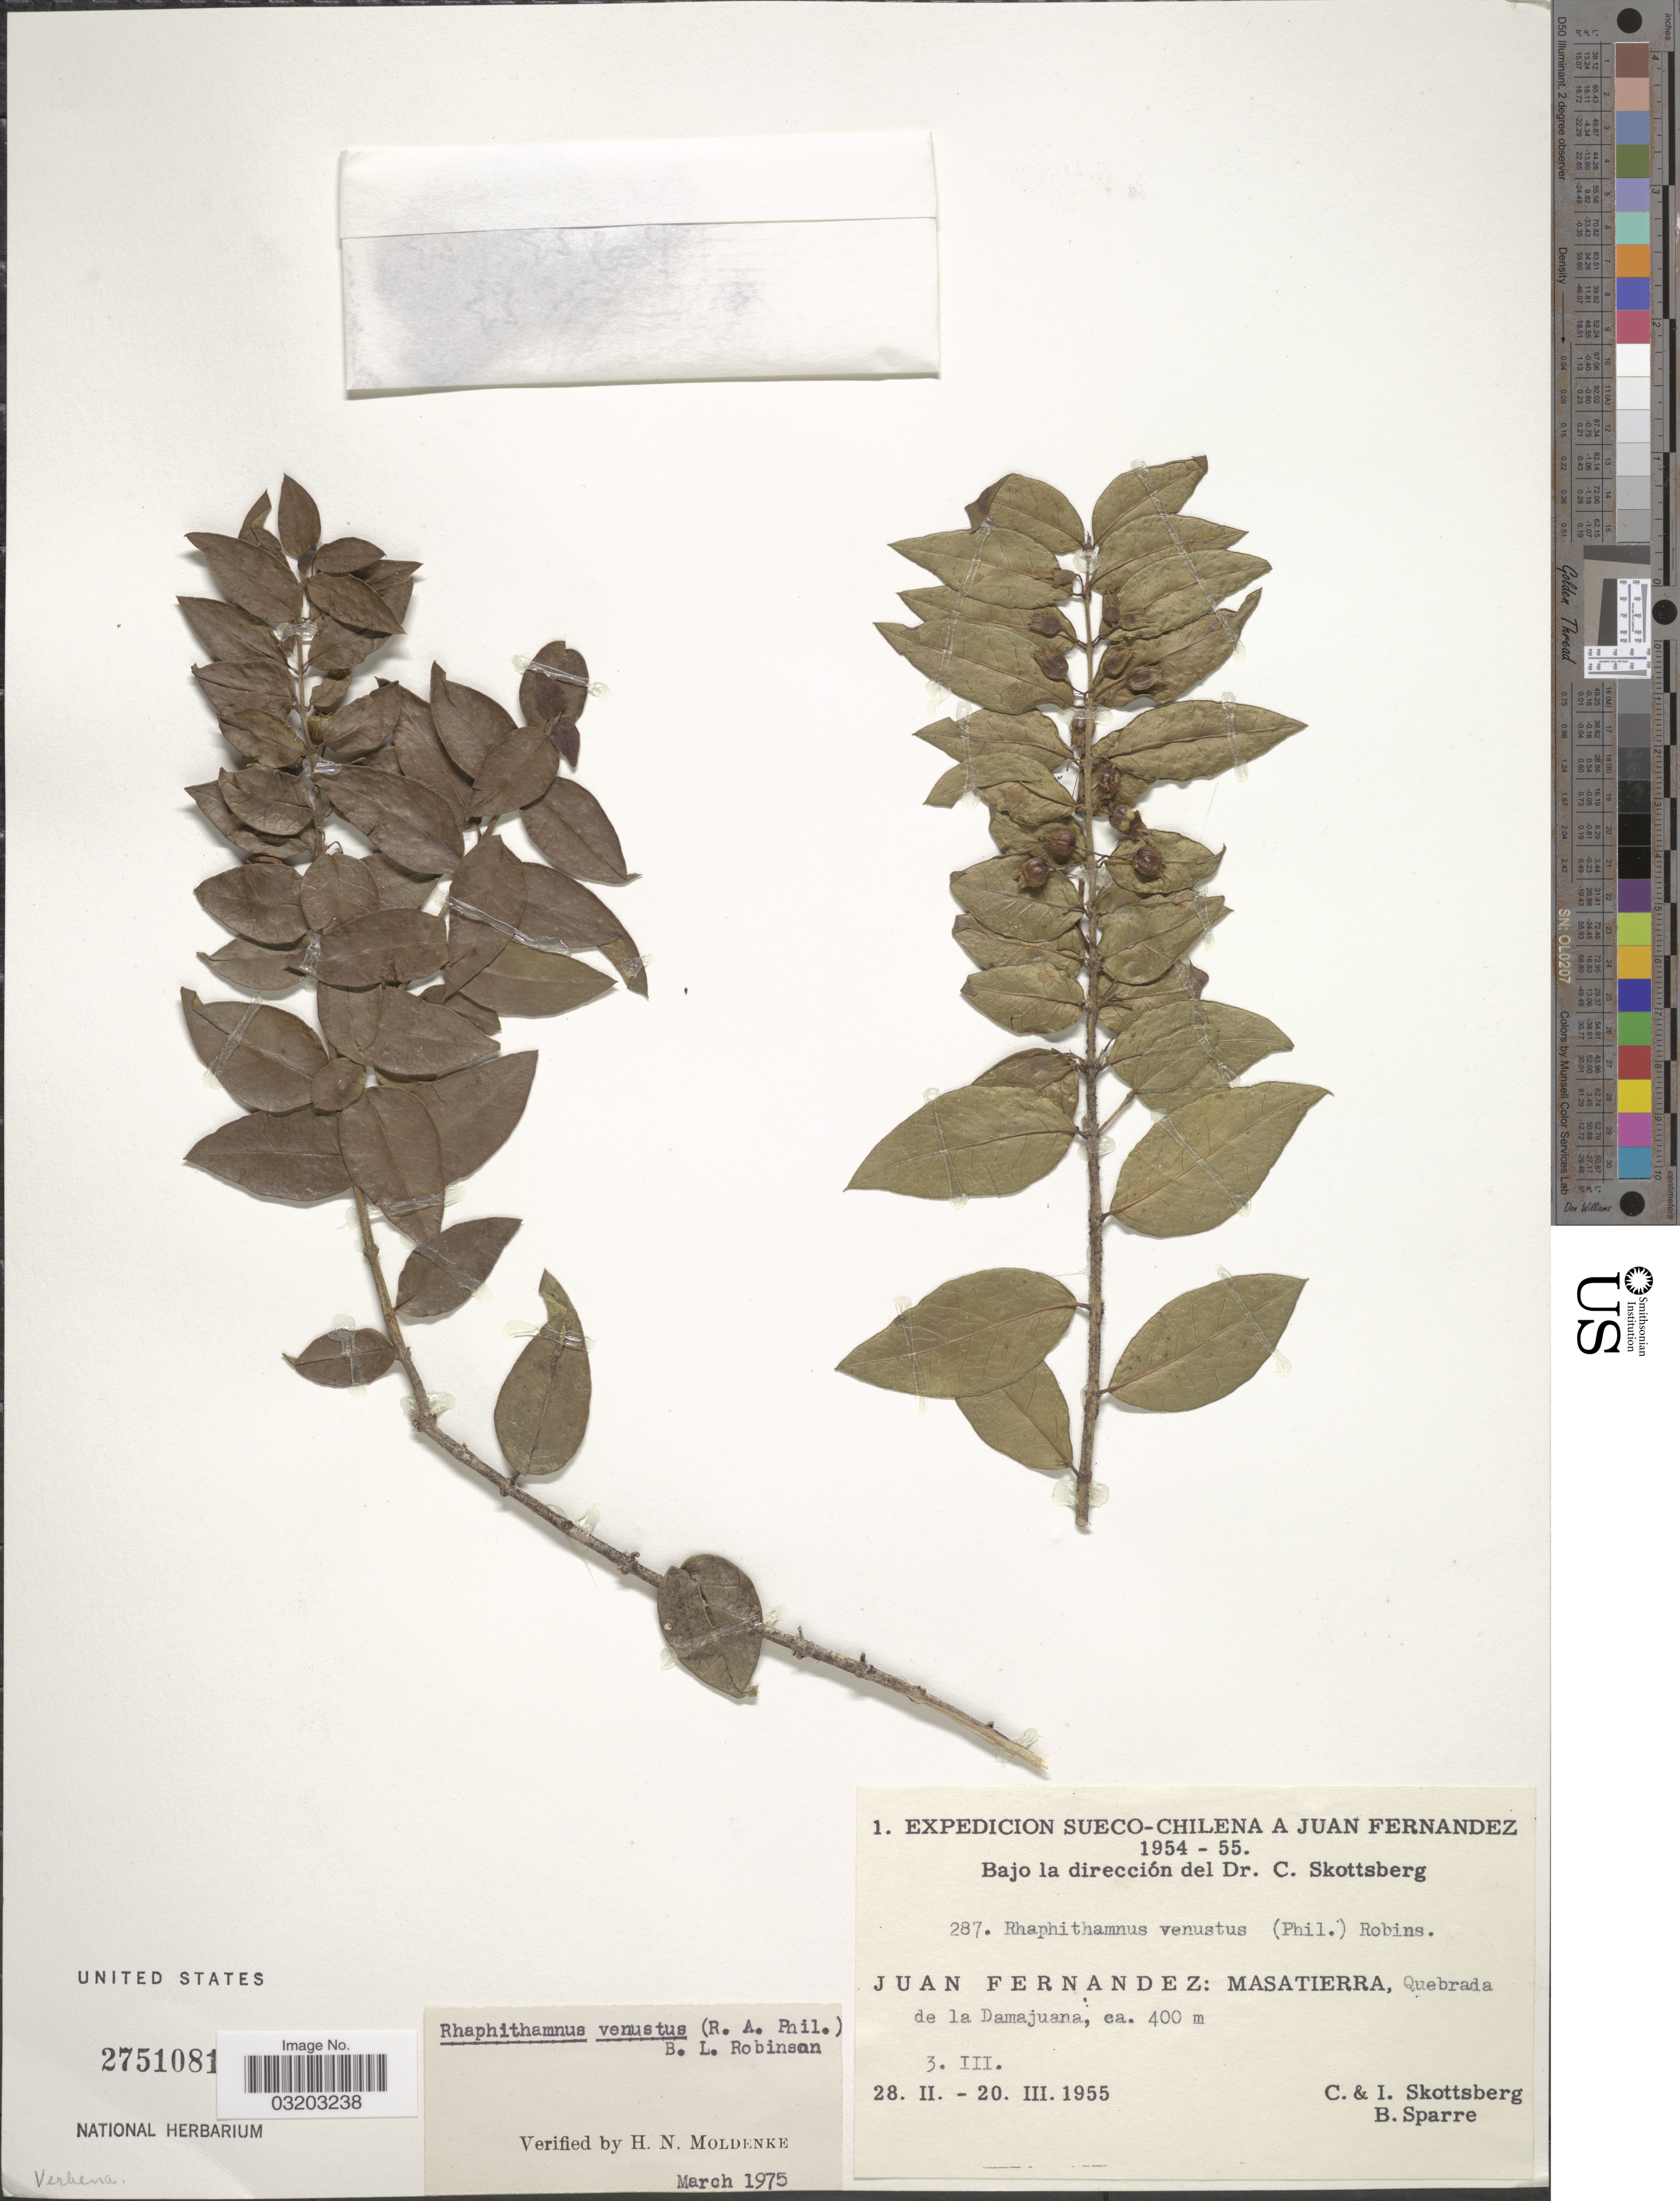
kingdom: Plantae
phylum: Tracheophyta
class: Magnoliopsida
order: Lamiales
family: Verbenaceae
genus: Rhaphithamnus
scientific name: Rhaphithamnus venustus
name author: (Phil.) B.L. Rob.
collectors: C. Skottsberg, I. Skottsberg & B. Sparre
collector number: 287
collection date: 1955-03-03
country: Chile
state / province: Valparaíso (V)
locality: Juan Fernandez: Masatierra, Quebrada de la Damajuana.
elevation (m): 400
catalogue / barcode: US 2751081